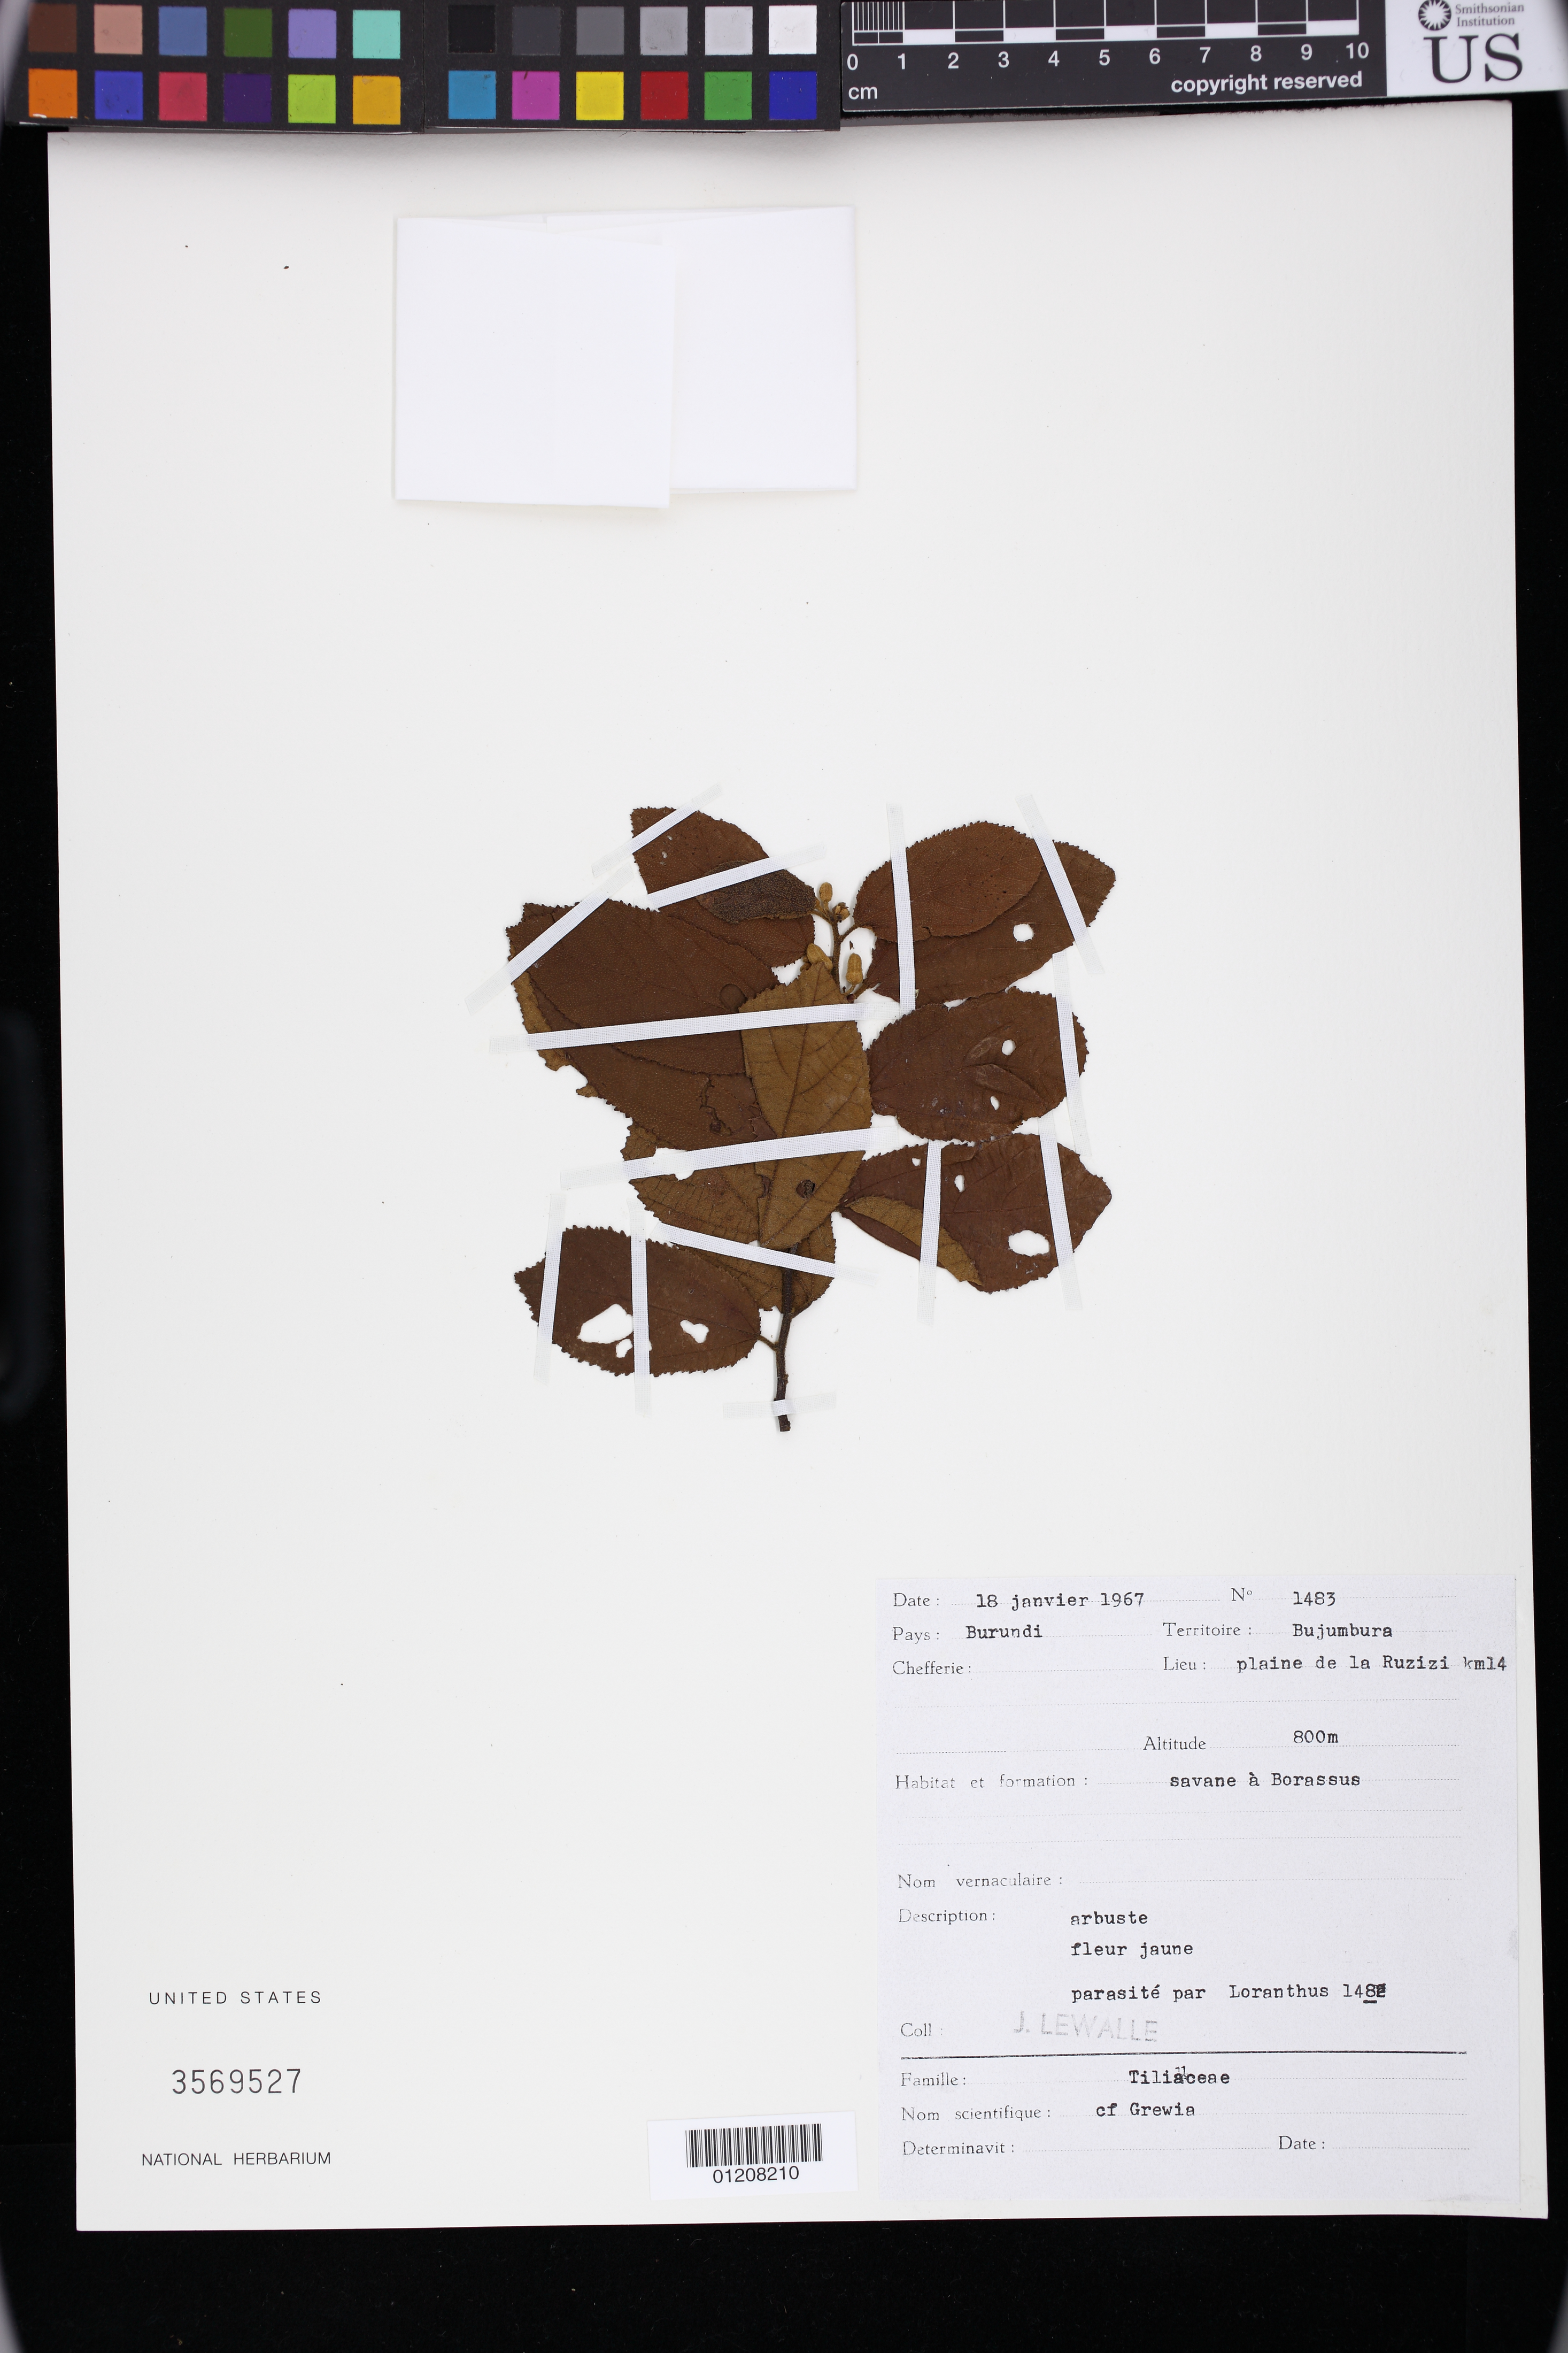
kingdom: Plantae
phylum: Tracheophyta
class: Magnoliopsida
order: Malvales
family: Malvaceae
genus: Grewia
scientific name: Grewia sp.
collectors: J. Lewalle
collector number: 1483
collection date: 1967-01-18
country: Burundi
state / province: Bujumura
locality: plaine de la Ruzizi km14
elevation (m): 800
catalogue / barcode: US 3569527